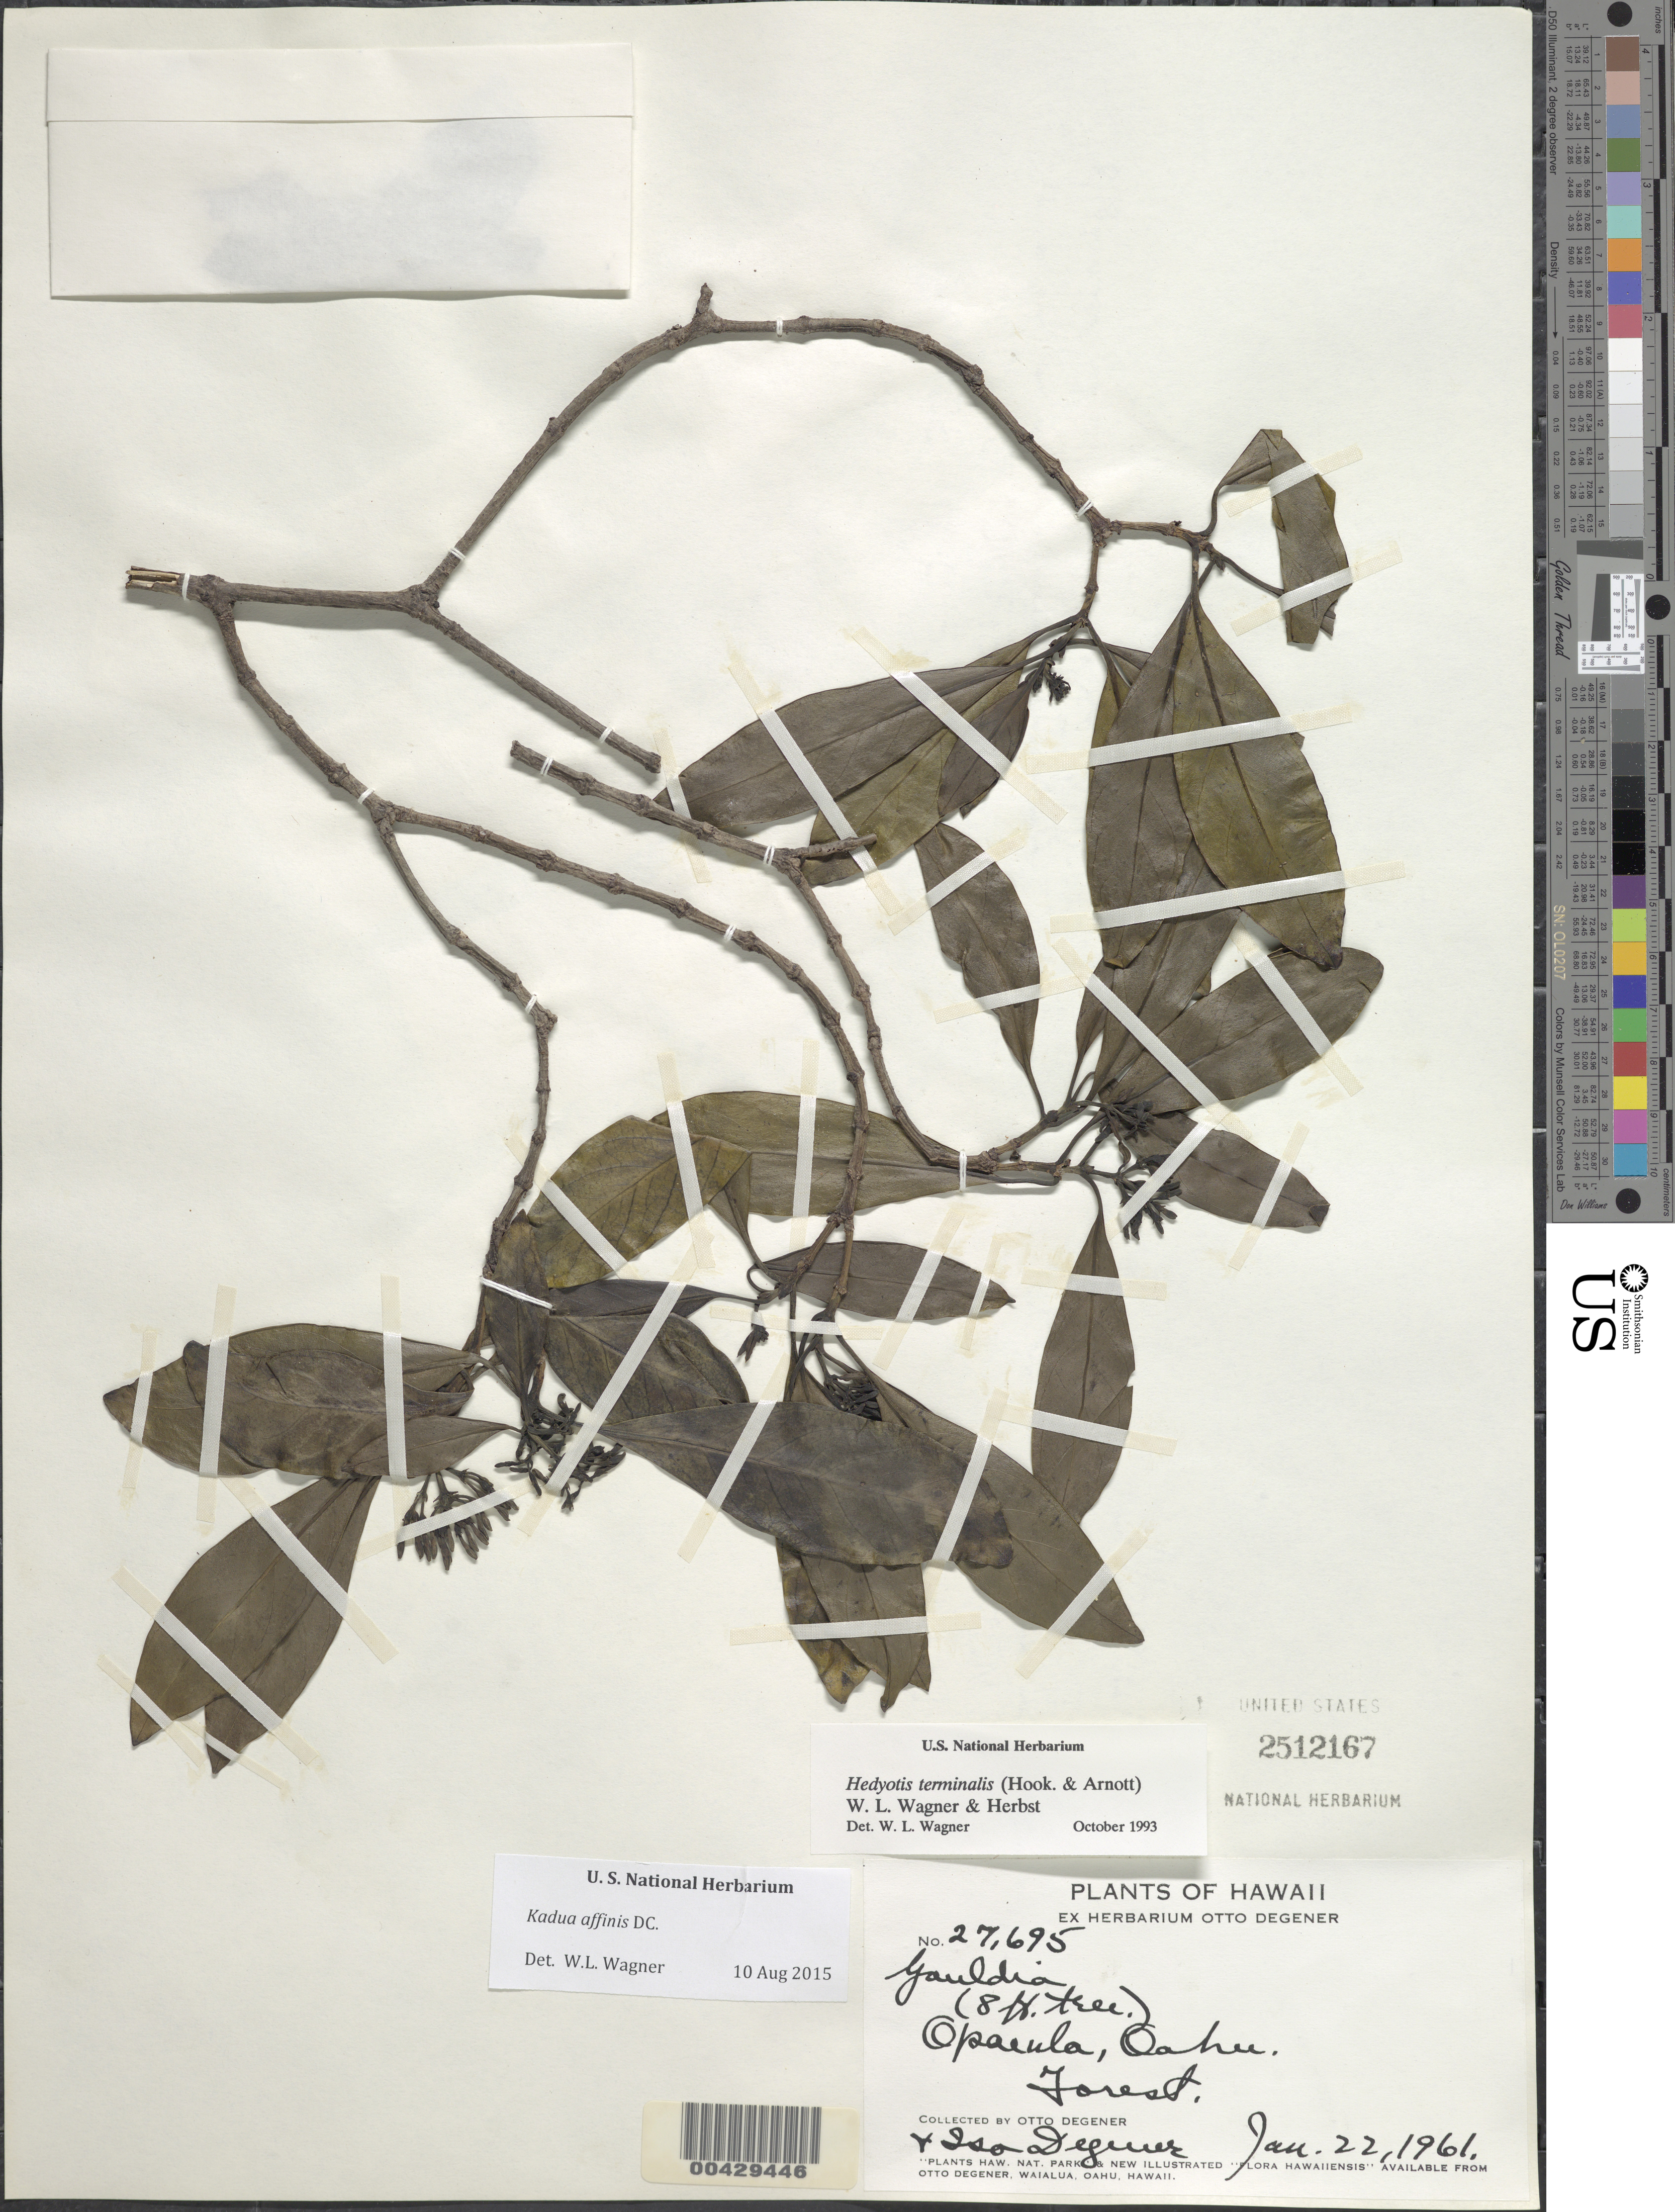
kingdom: Plantae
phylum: Tracheophyta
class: Magnoliopsida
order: Gentianales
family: Rubiaceae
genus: Kadua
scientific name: Kadua affinis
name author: DC.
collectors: O. Degener & I. Degener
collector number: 27695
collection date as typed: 22 Jan 1961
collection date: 1961-01-22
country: United States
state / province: Hawaii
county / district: Honolulu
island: Oahu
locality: Opaeula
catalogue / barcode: US 2512167